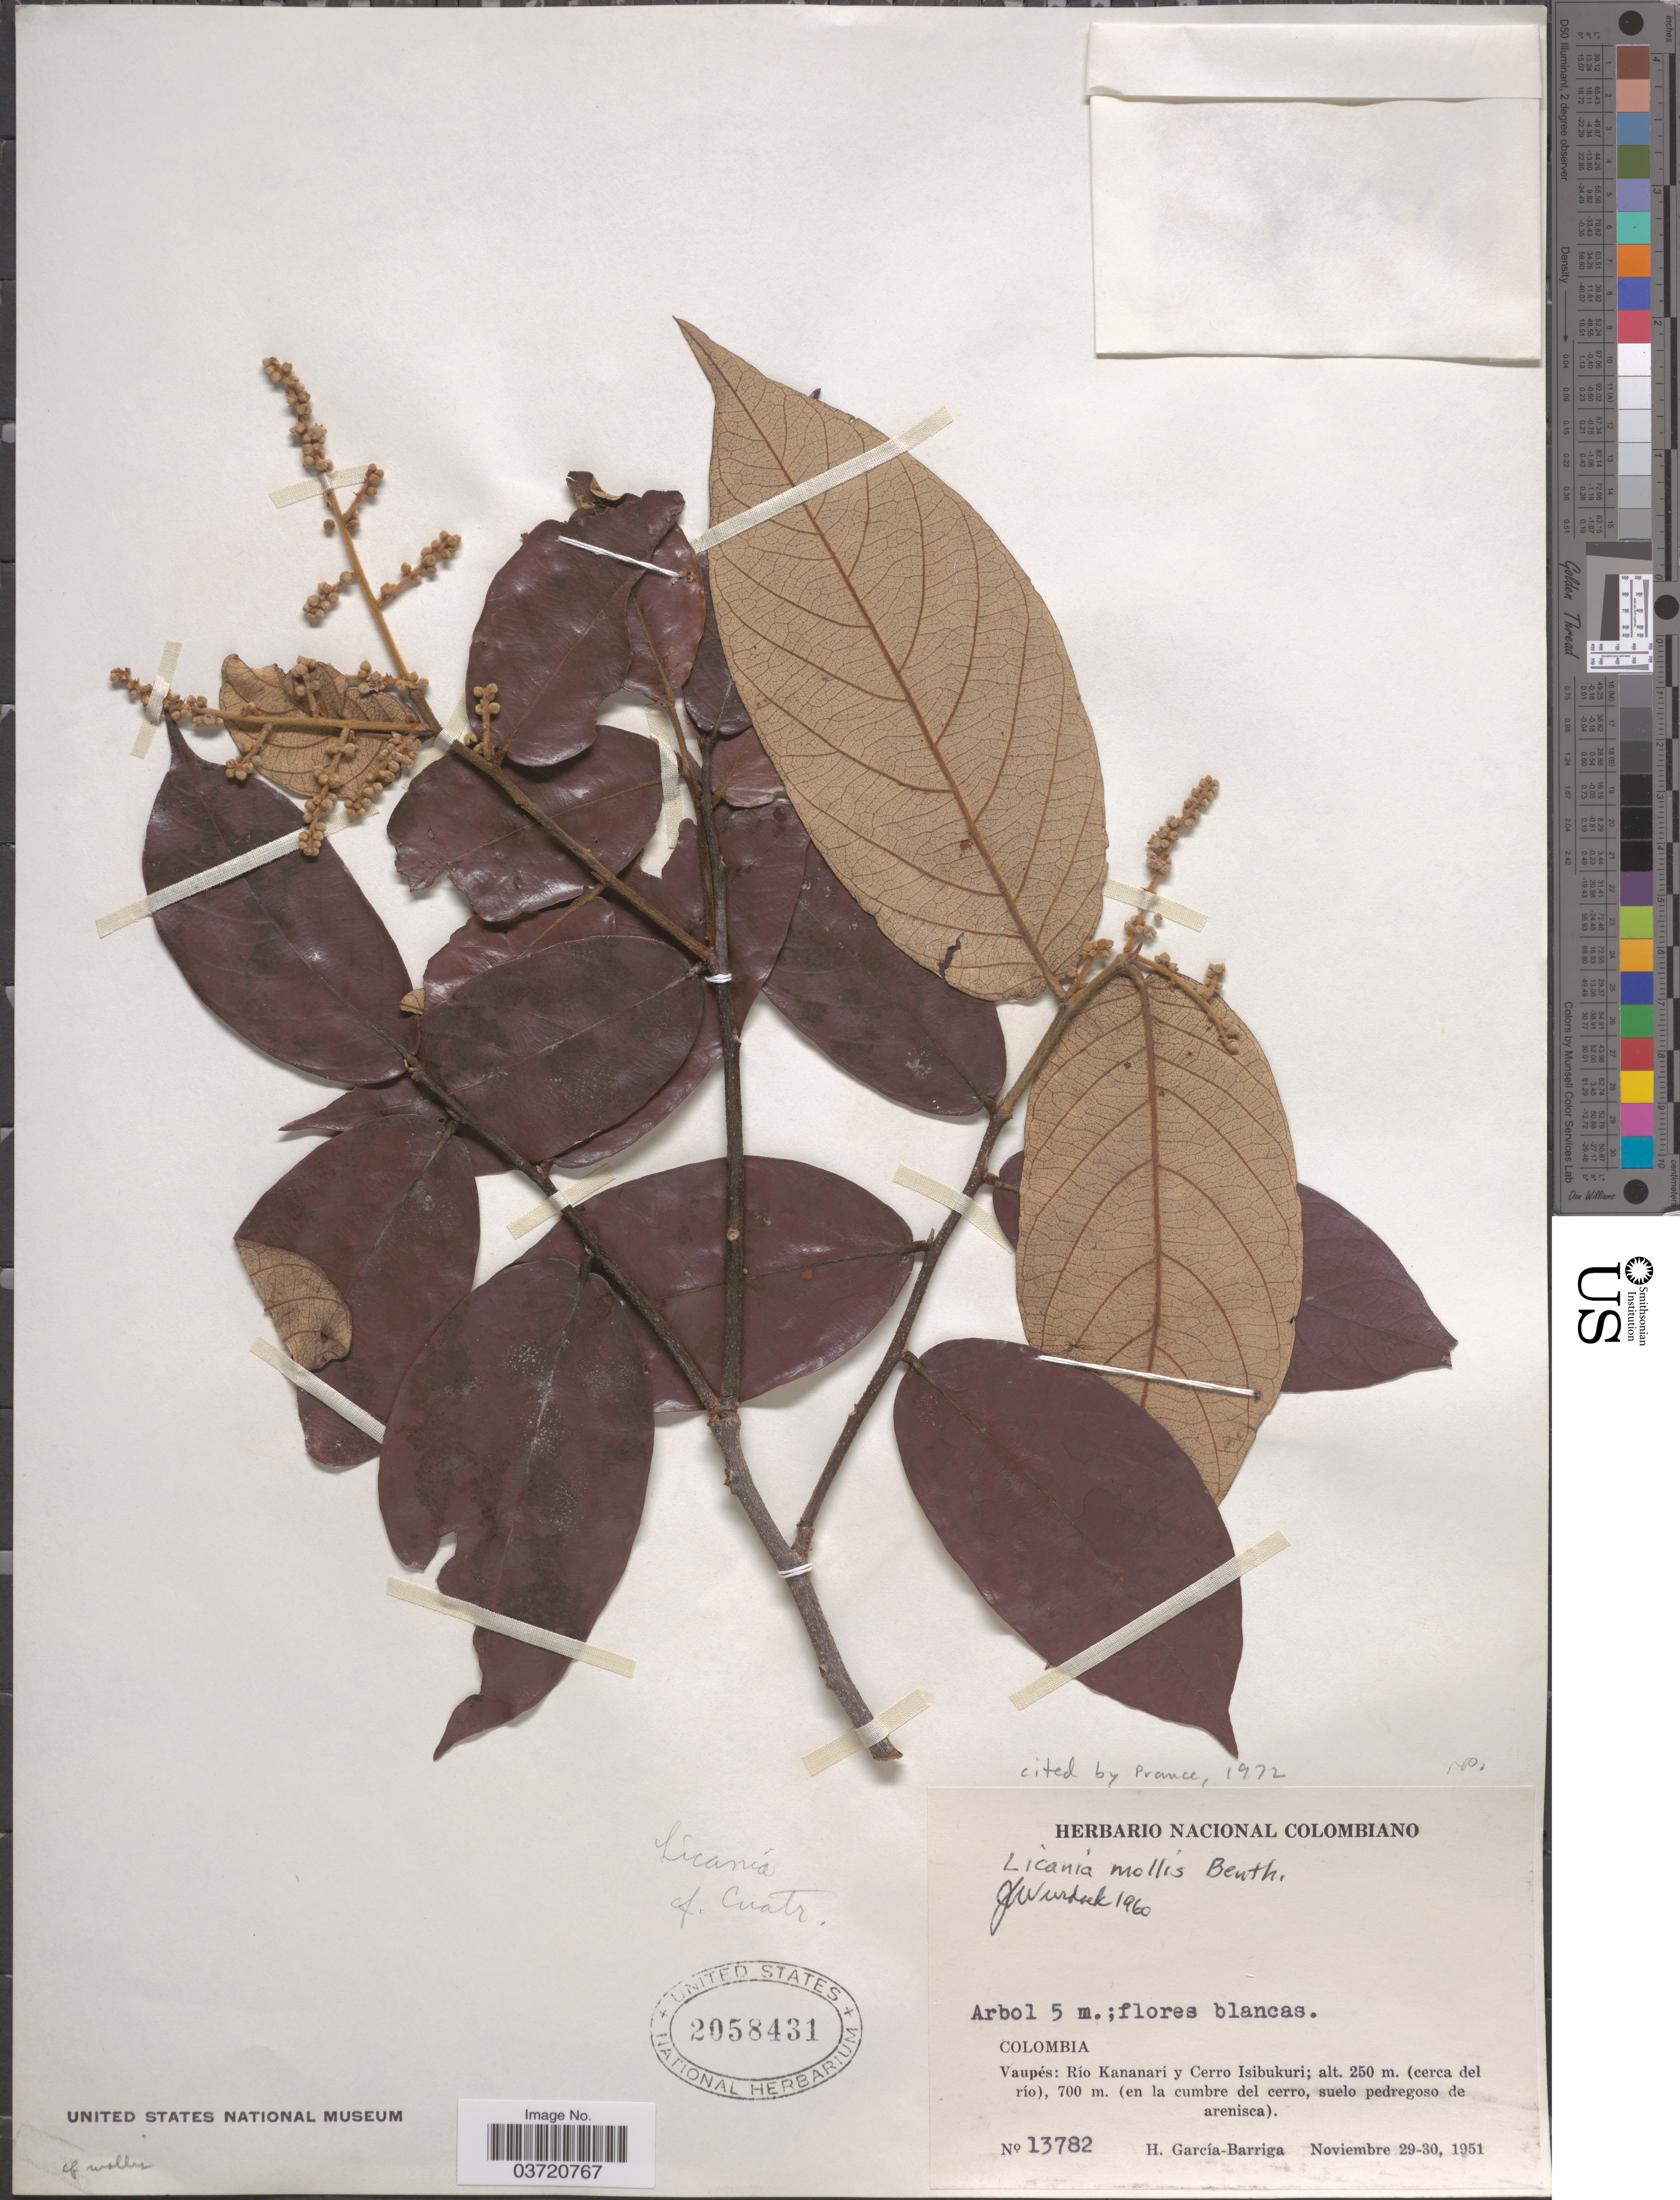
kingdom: Plantae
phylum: Tracheophyta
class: Magnoliopsida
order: Malpighiales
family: Chrysobalanaceae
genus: Licania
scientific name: Licania mollis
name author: Benth.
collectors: H. García Barriga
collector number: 13782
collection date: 1951-11-29/1951-11-30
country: Colombia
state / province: Vaupés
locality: Río Kananarí y Cerro Isibukuri.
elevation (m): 250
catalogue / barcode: US 2058431